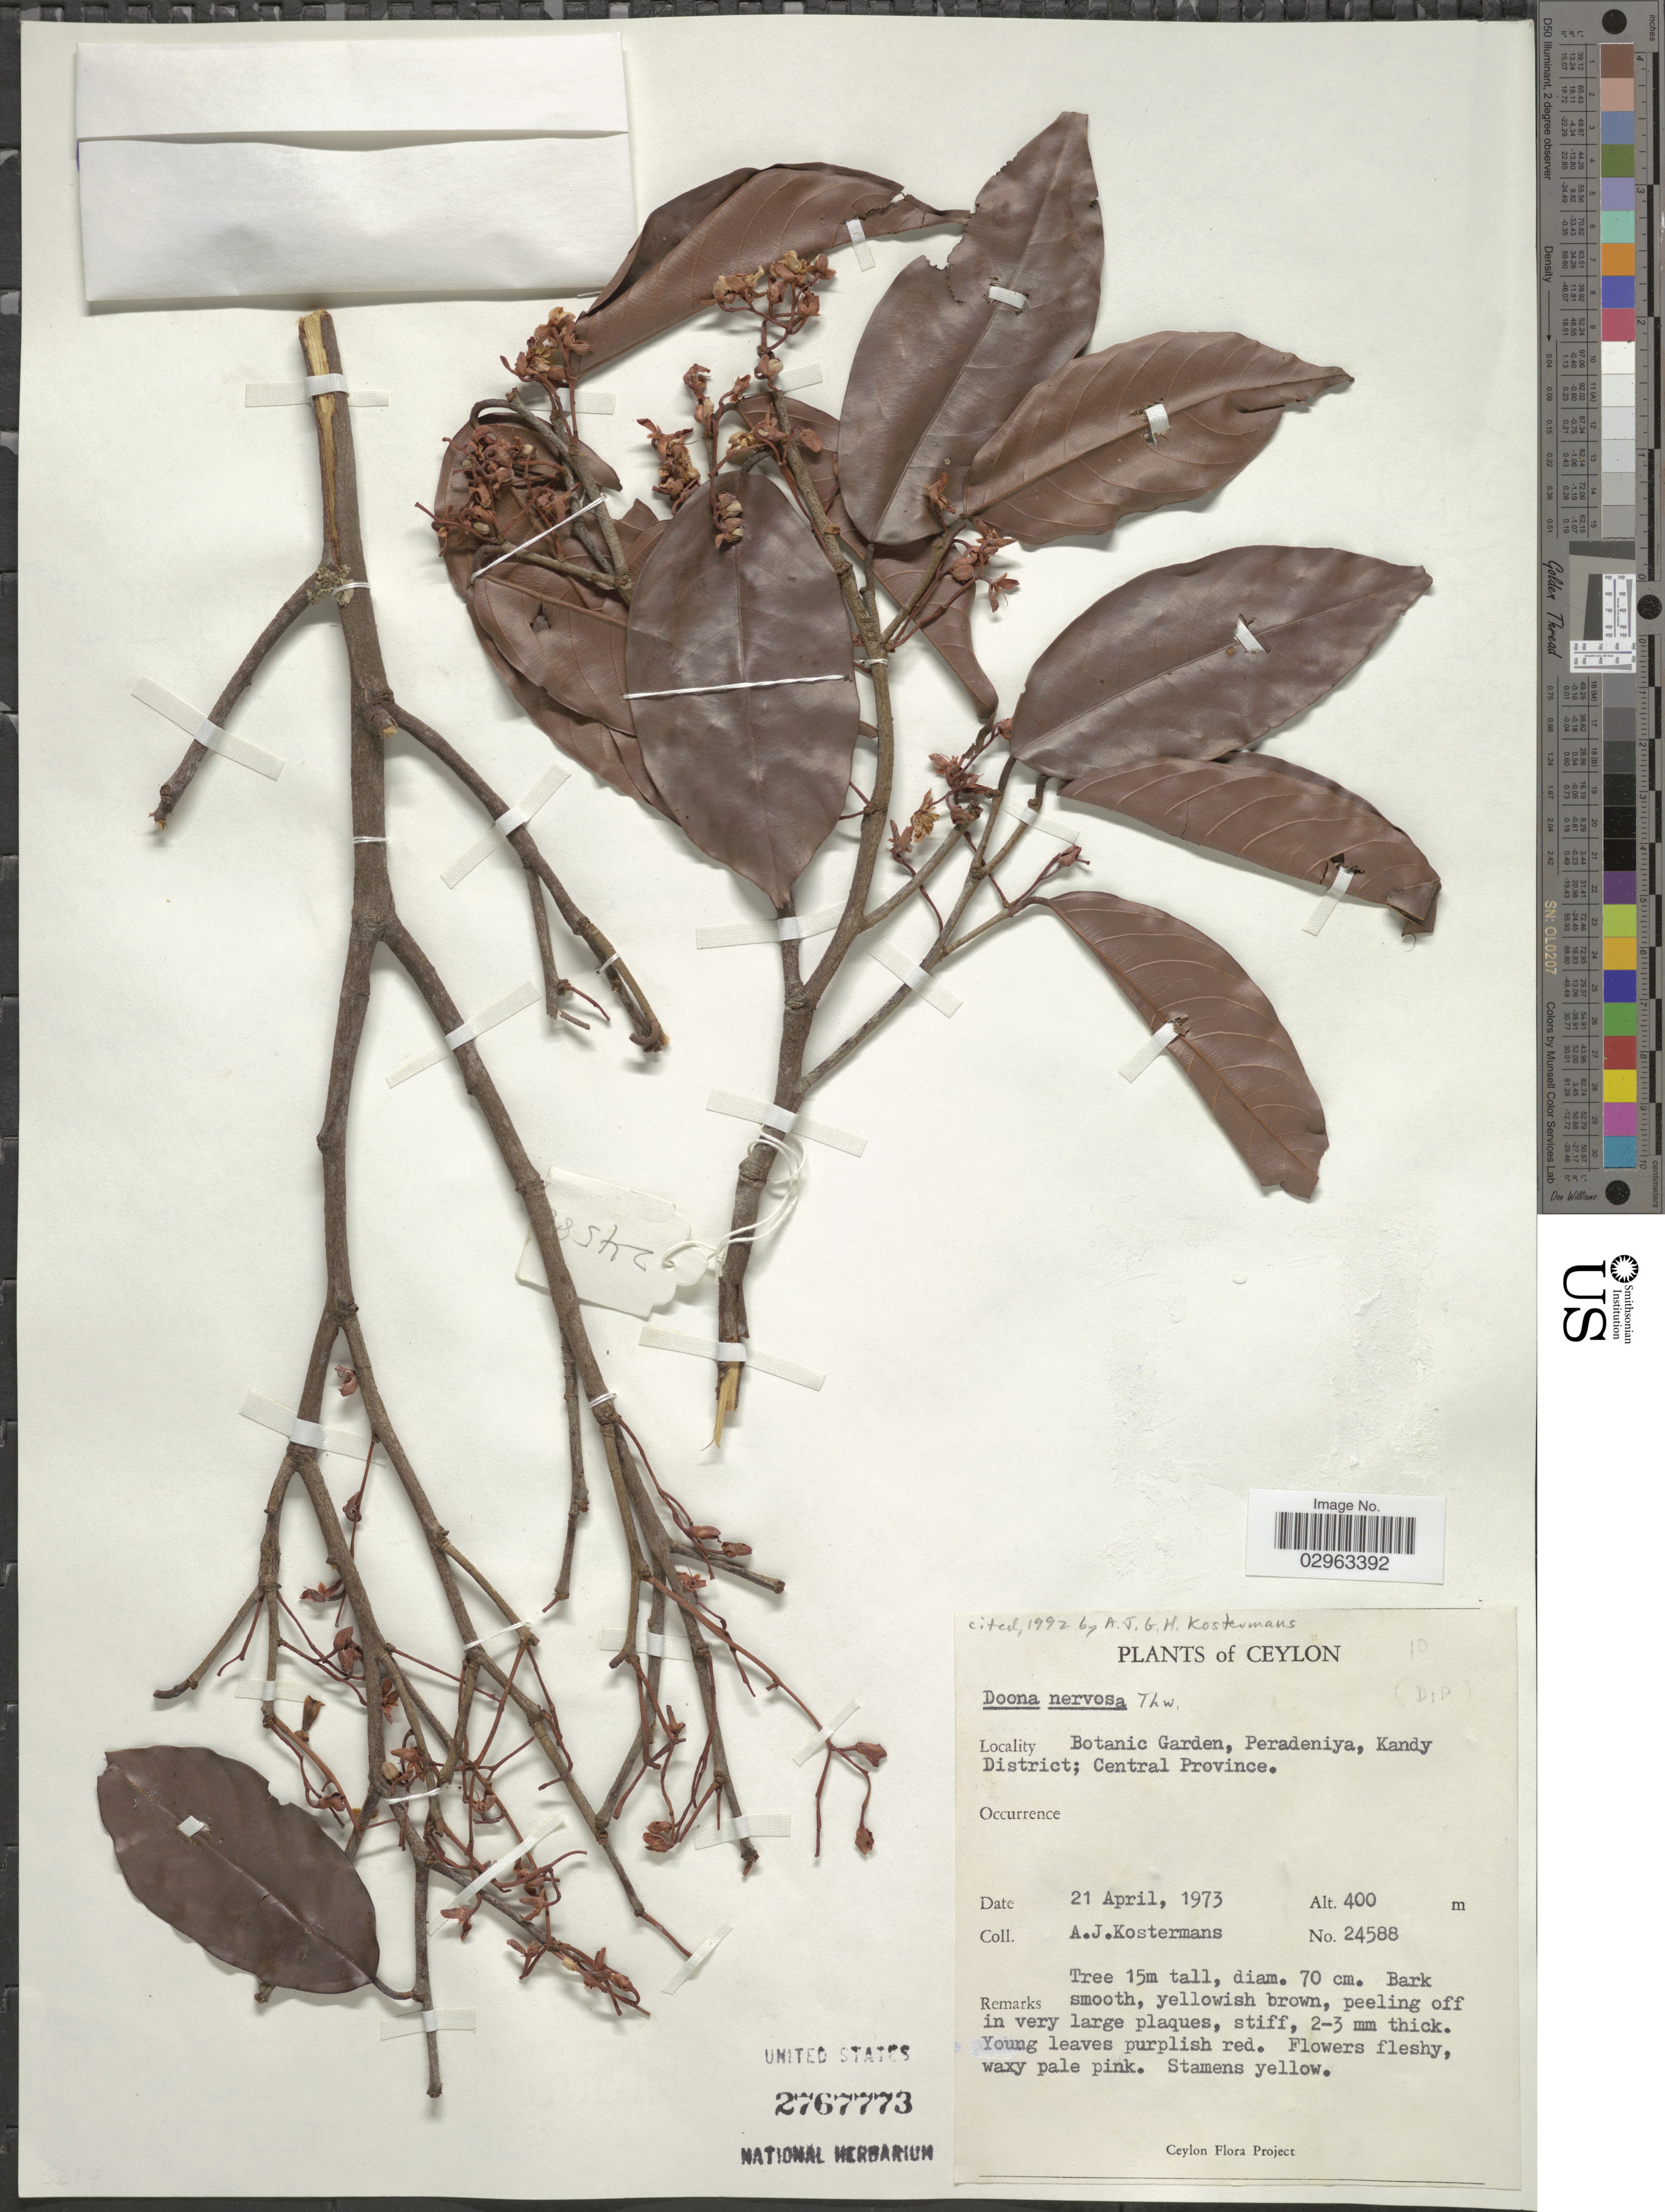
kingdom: Plantae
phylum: Tracheophyta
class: Magnoliopsida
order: Malvales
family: Dipterocarpaceae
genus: Doona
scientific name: Doona nervosa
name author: Thwaites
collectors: A. J. G. Kostermans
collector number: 24588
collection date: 1973-04-21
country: Sri Lanka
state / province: Central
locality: Botanic Garden, Peradeniya, Kandy District. Ceylon.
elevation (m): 400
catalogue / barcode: US 2767773